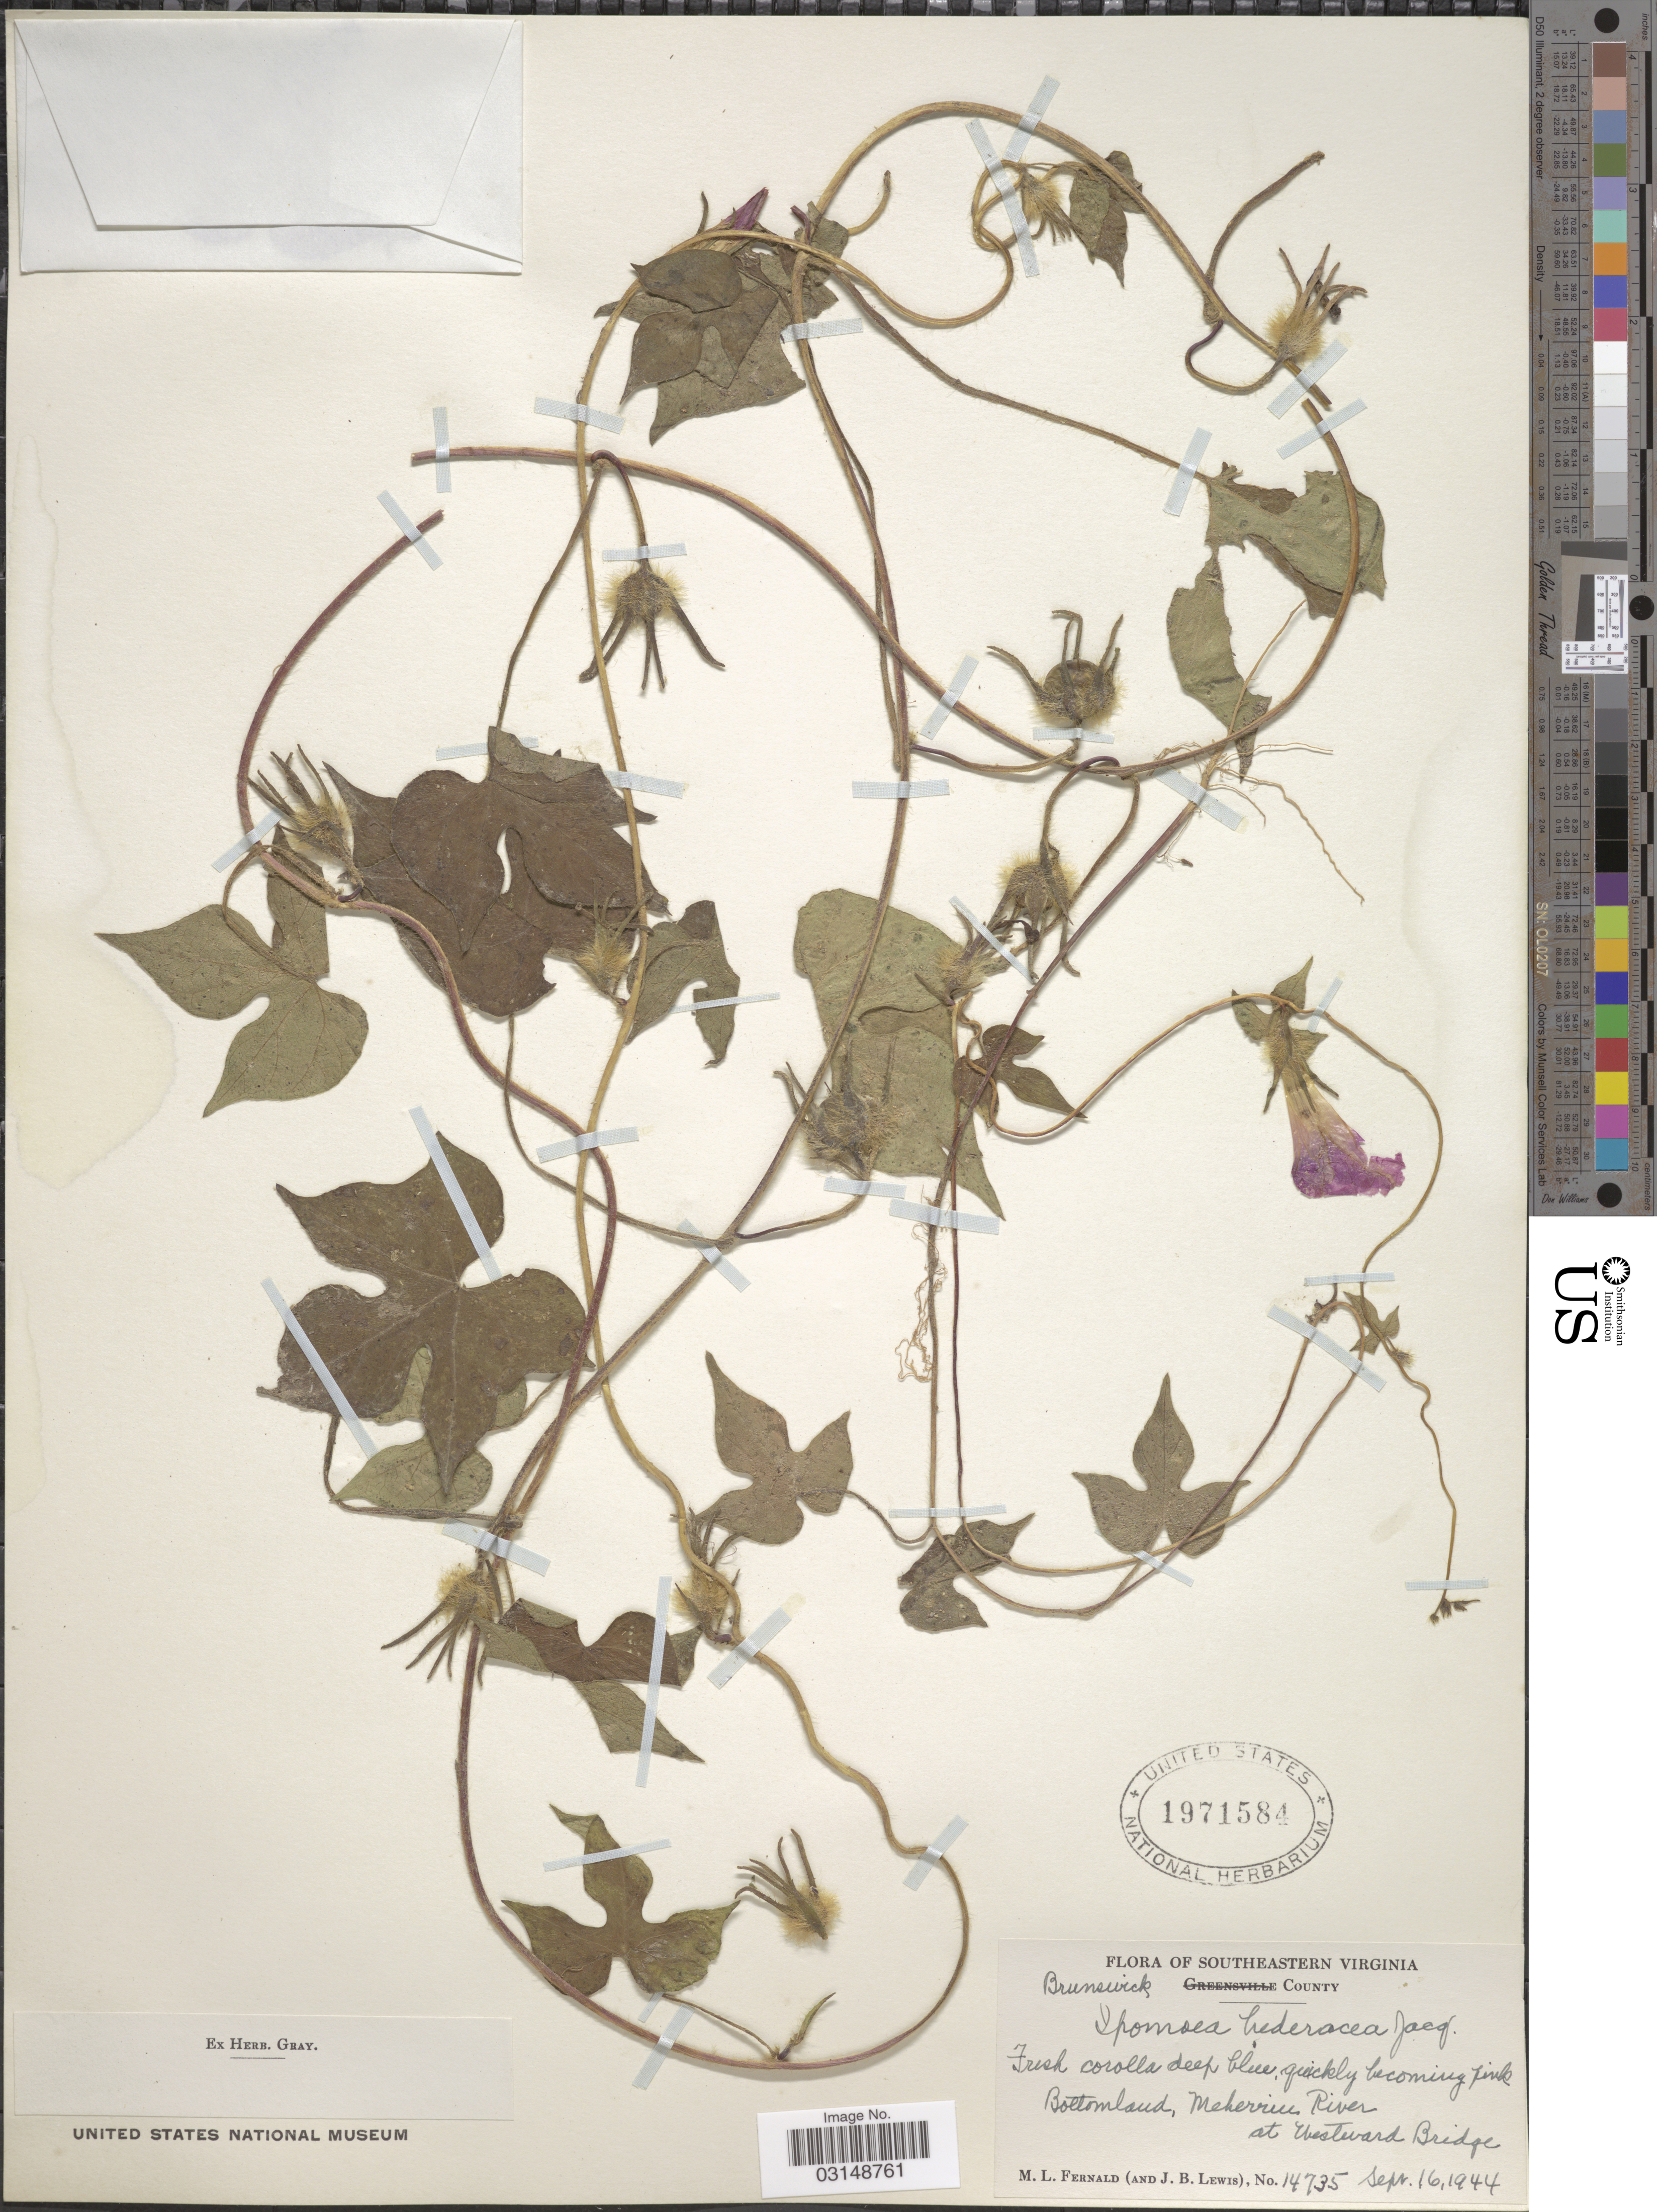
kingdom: Plantae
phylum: Tracheophyta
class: Magnoliopsida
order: Solanales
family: Convolvulaceae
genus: Ipomoea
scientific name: Ipomoea hederacea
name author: Jacq.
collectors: M. L. Fernald & J. B. Lewis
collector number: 14735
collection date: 1944-09-16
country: United States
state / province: Virginia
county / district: Brunswick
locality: Southeastern Virginia. Brunswick County. Bottomland, Meherrin River at Westward Bridge.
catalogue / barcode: US 1971584